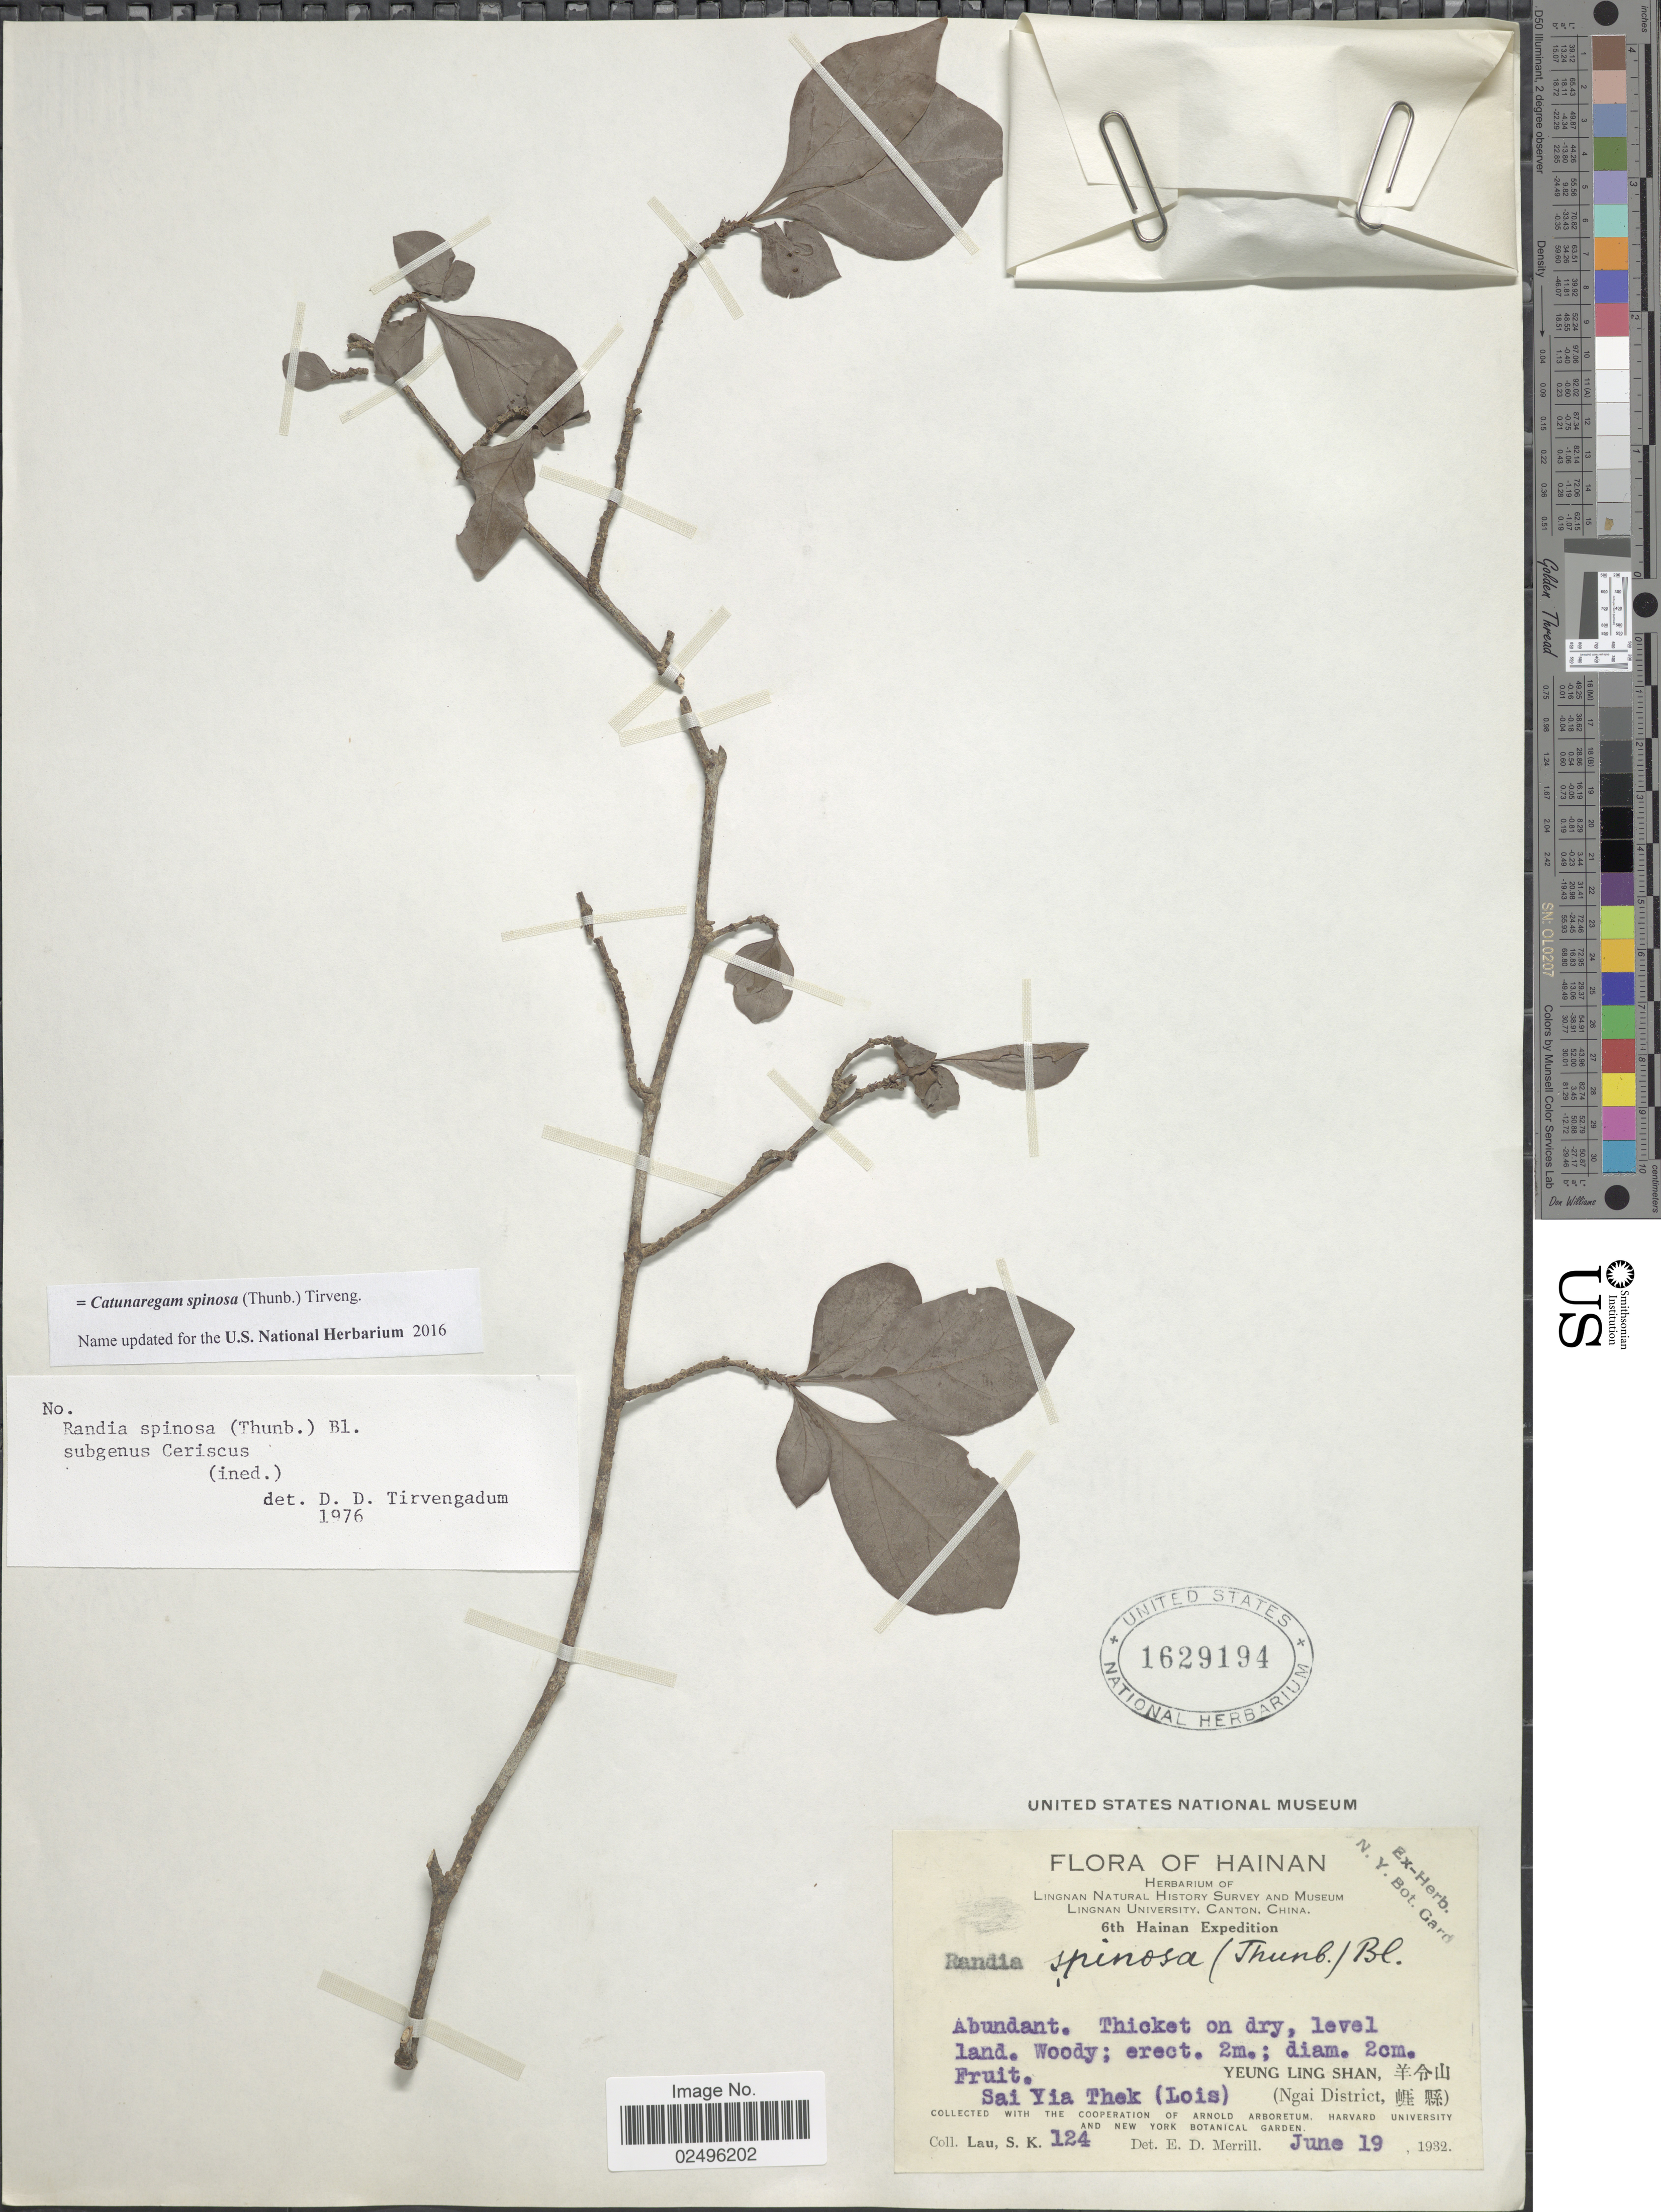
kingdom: Plantae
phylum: Tracheophyta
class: Magnoliopsida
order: Gentianales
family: Rubiaceae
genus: Catunaregam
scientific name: Catunaregam spinosa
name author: (Thunb.) Tirveng.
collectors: S. K. Lau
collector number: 124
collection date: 1932-06-19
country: China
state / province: Hainan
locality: Sai Yia Thek (Lois) Yeung Ling Shan (Ngai District)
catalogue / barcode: US 1629194